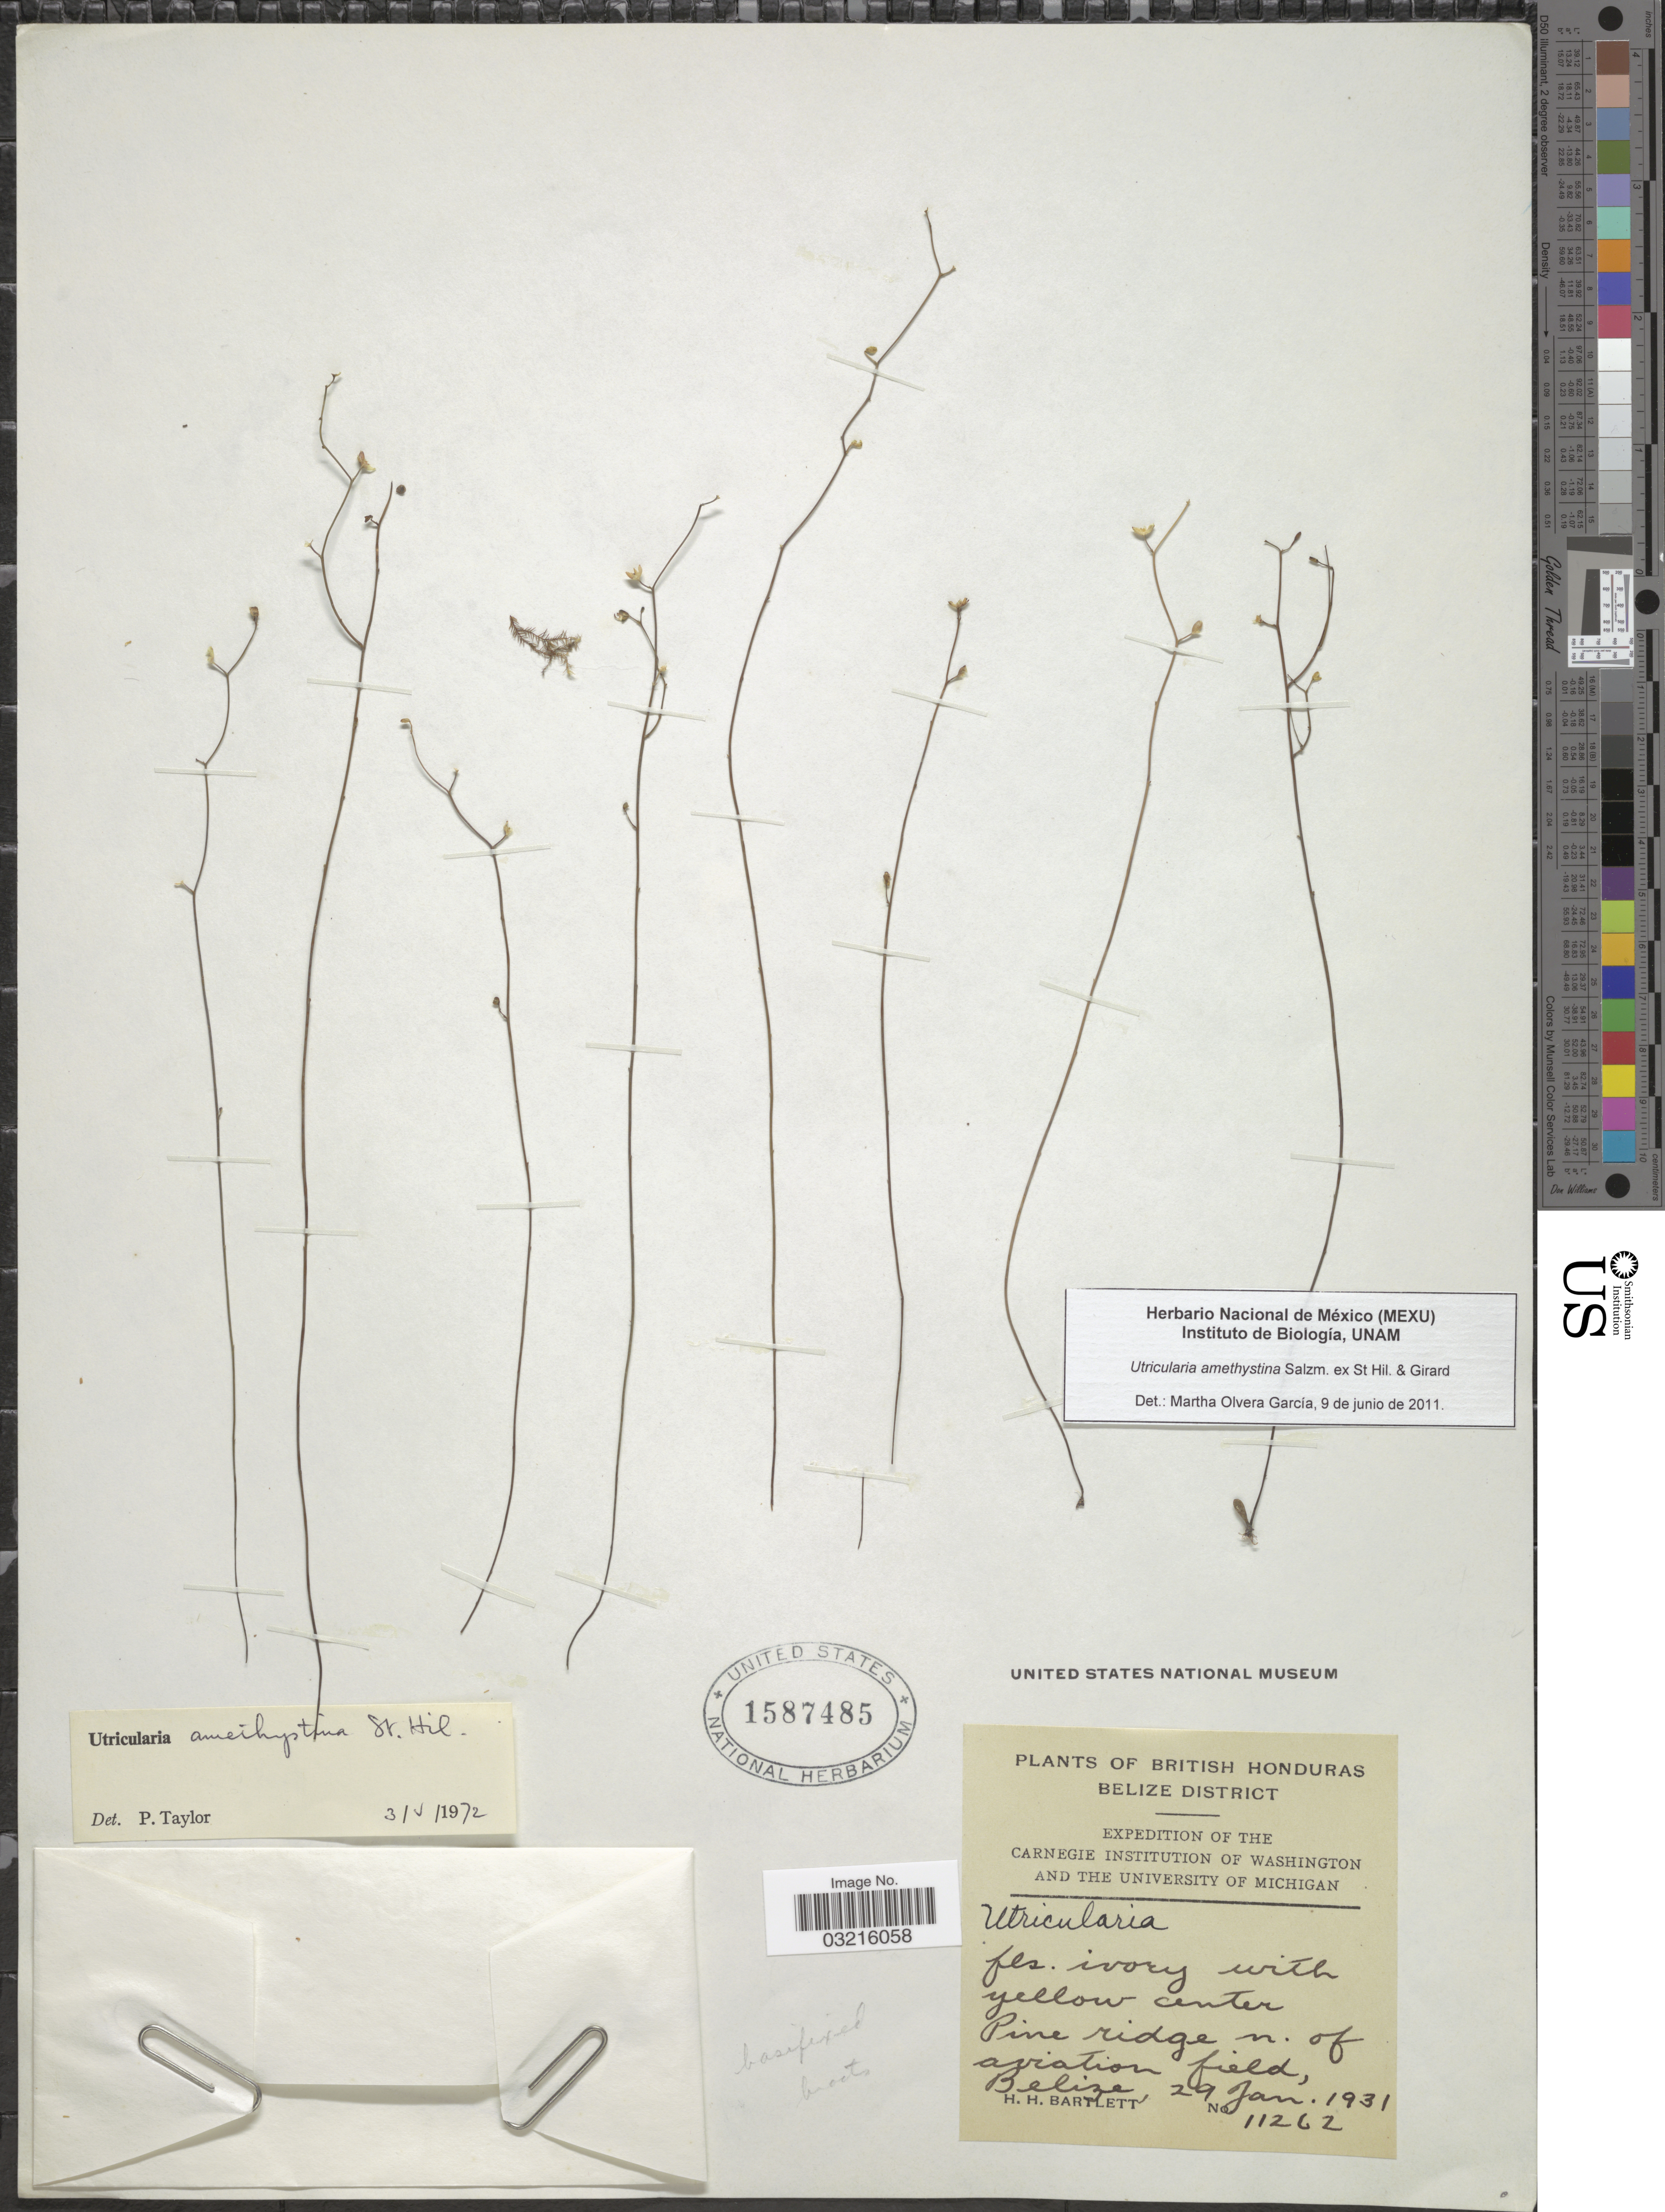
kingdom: Plantae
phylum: Tracheophyta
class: Magnoliopsida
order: Lamiales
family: Lentibulariaceae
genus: Utricularia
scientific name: Utricularia amethystina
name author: Salzm. ex A. St.-Hil. & Girard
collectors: H. H. Bartlett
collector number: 11262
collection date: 1931-01-29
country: Belize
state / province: Belize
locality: British Honduras, Belize District, Pine ridge n. of aviation field, Belize.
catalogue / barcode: US 1587485